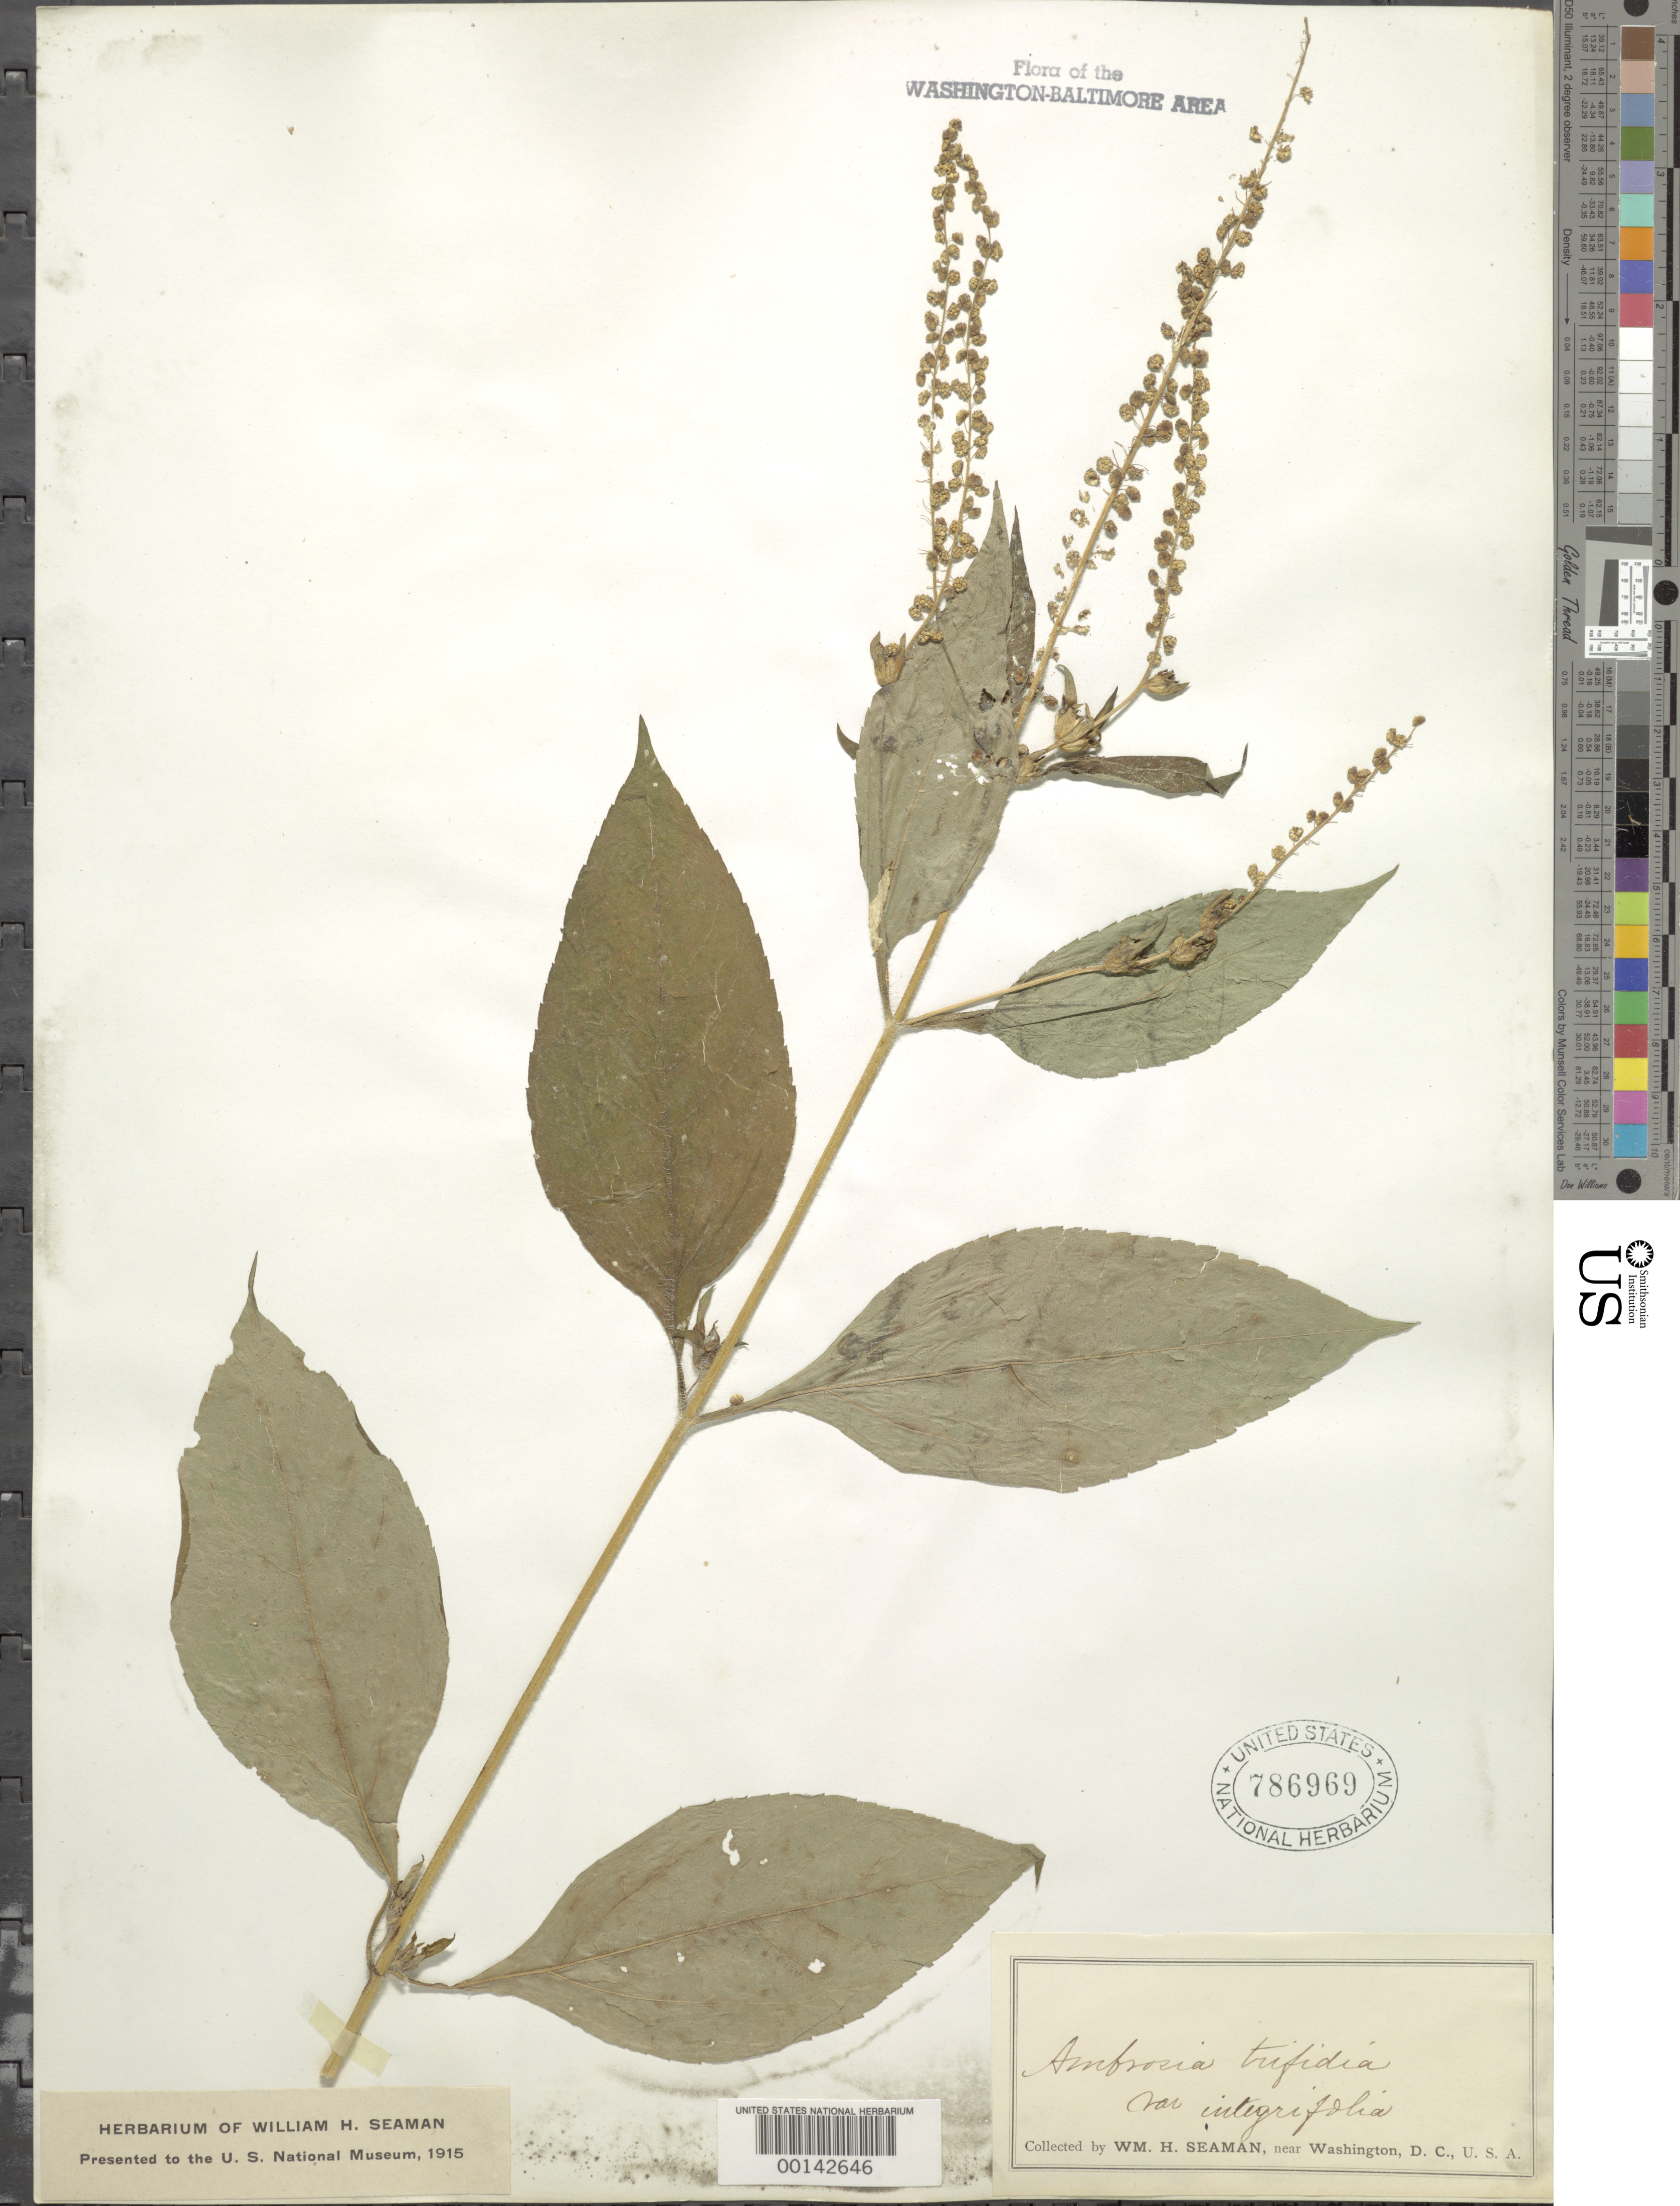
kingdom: Plantae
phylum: Tracheophyta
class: Magnoliopsida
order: Asterales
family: Asteraceae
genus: Ambrosia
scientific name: Ambrosia trifida f. integrifolia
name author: (Muhl.) Fernald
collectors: W. Seaman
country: United States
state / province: District of Columbia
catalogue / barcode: US 786969